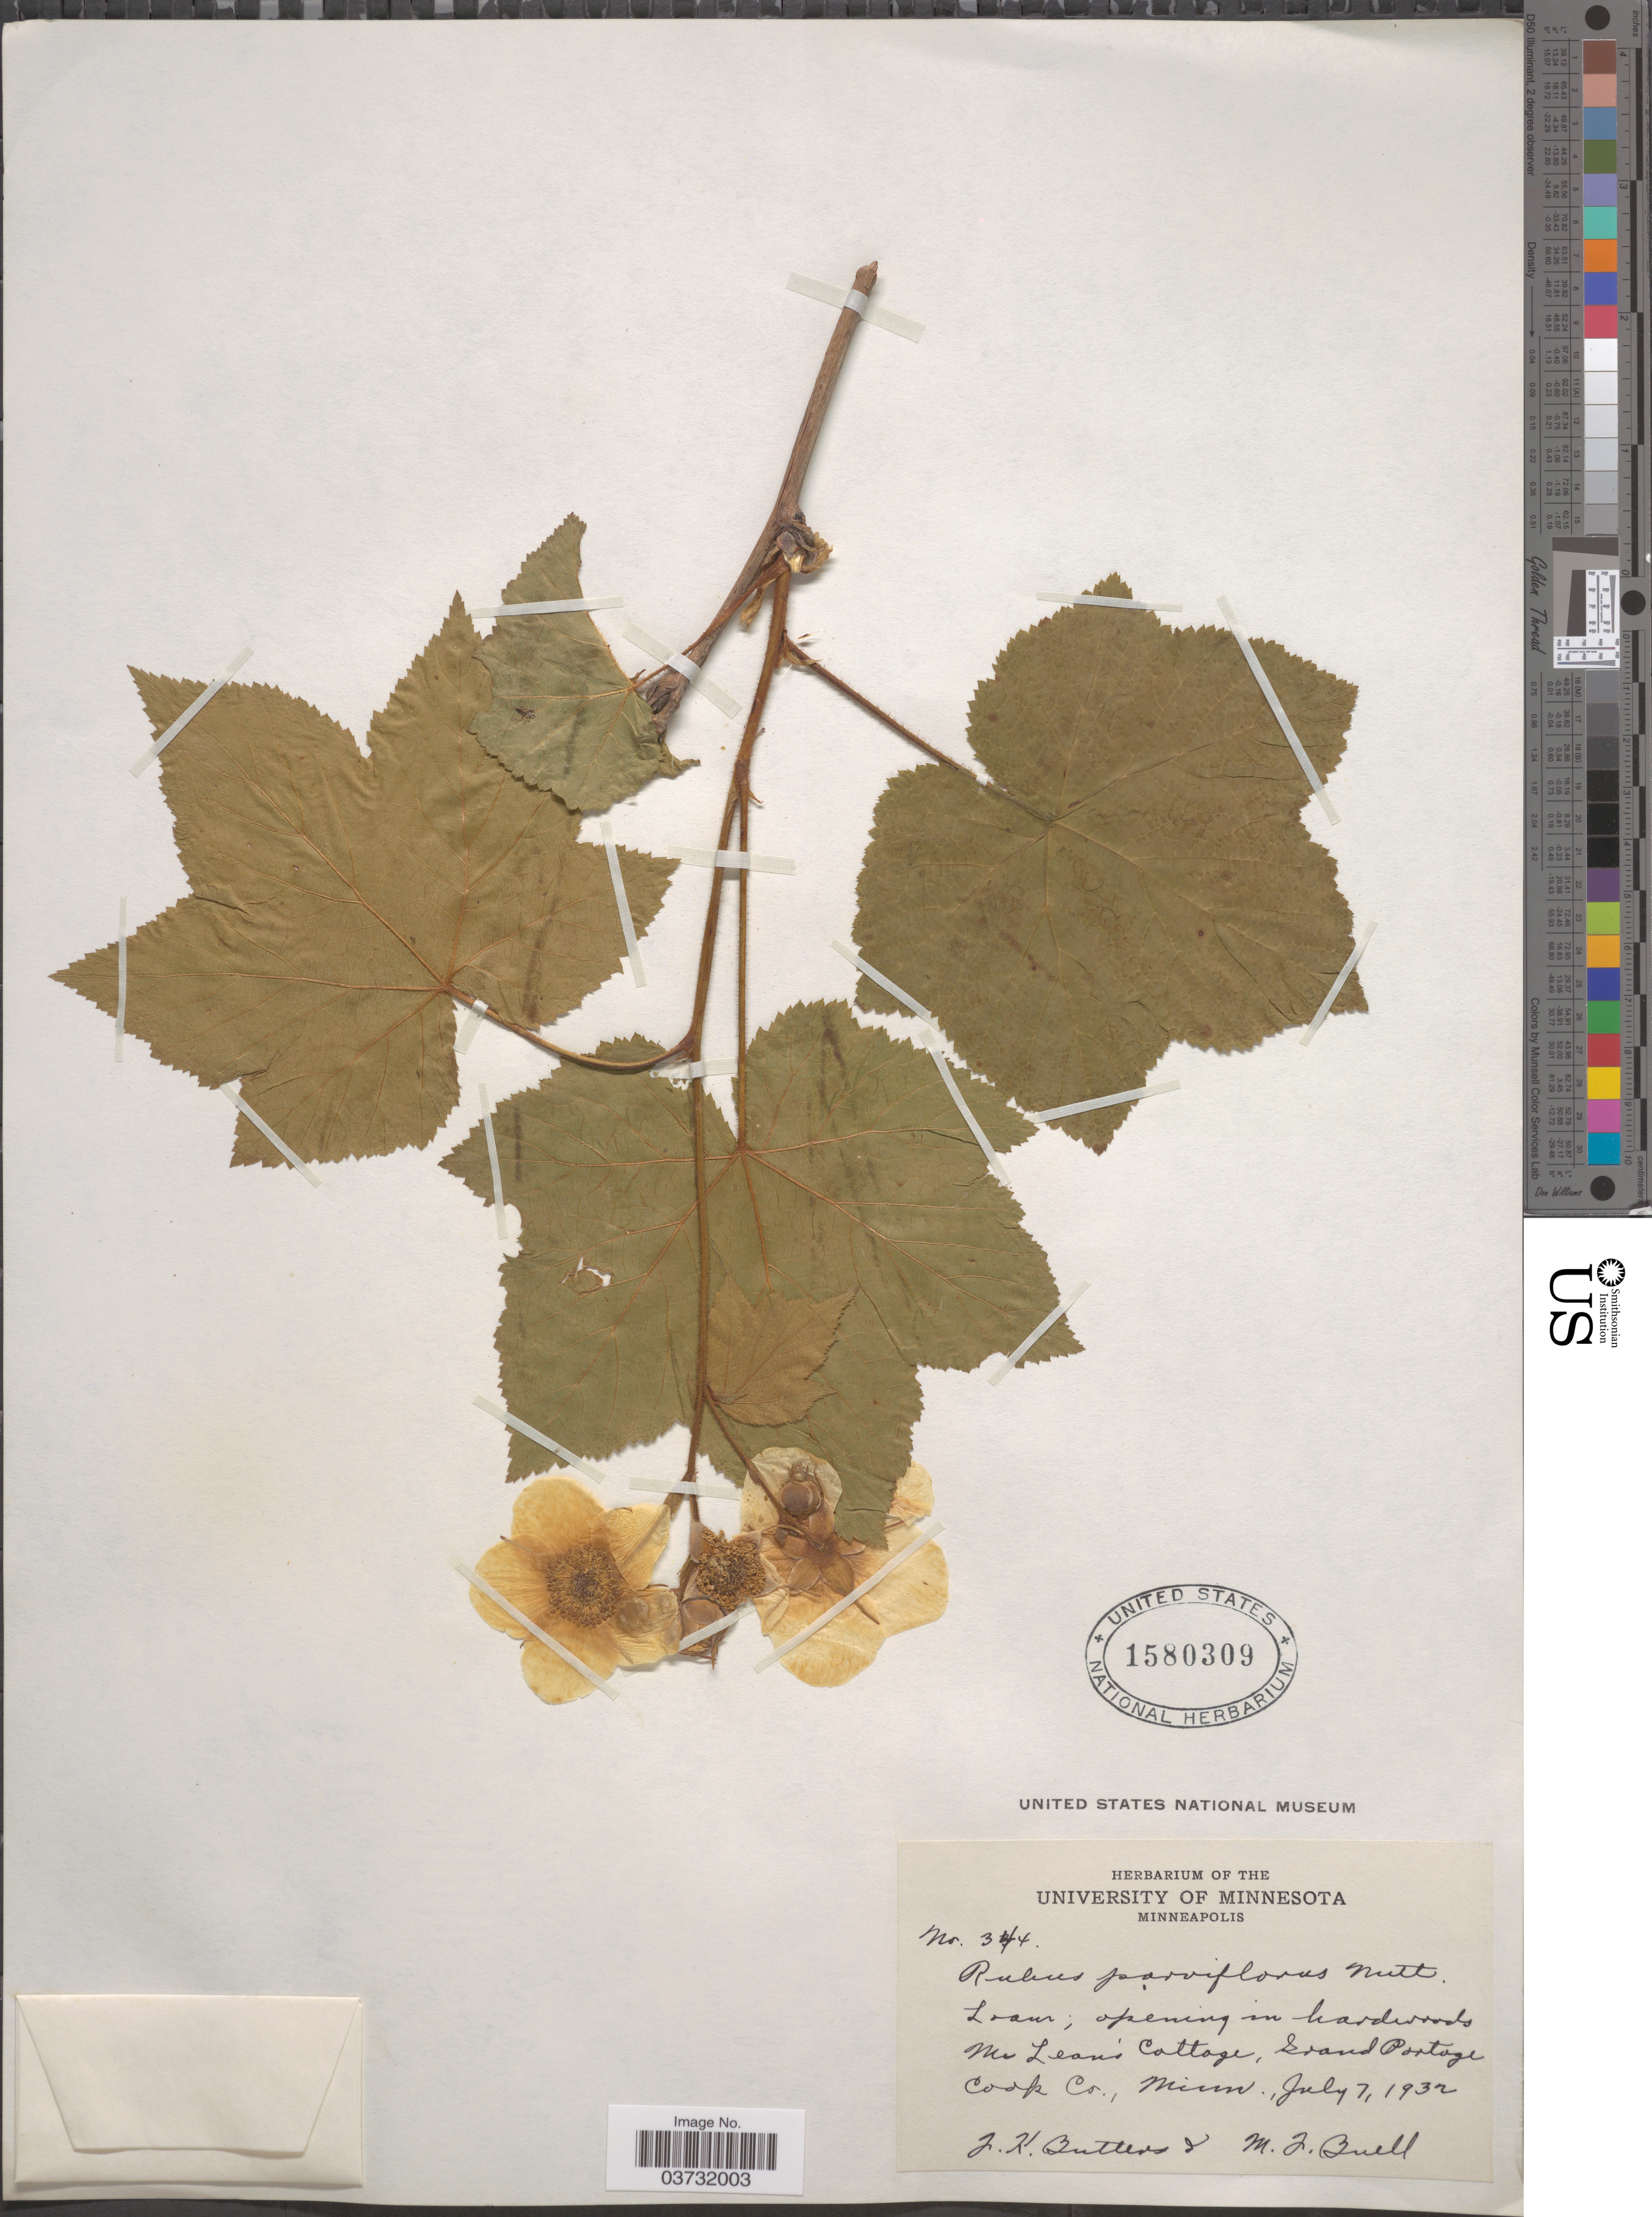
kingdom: Plantae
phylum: Tracheophyta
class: Magnoliopsida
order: Rosales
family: Rosaceae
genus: Rubus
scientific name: Rubus parviflorus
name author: Nutt.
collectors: J. Butters & M. Buell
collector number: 344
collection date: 1932-07-07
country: United States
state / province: Minnesota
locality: McLean's Cottage, Grand Portage Cook Co.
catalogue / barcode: US 1580309